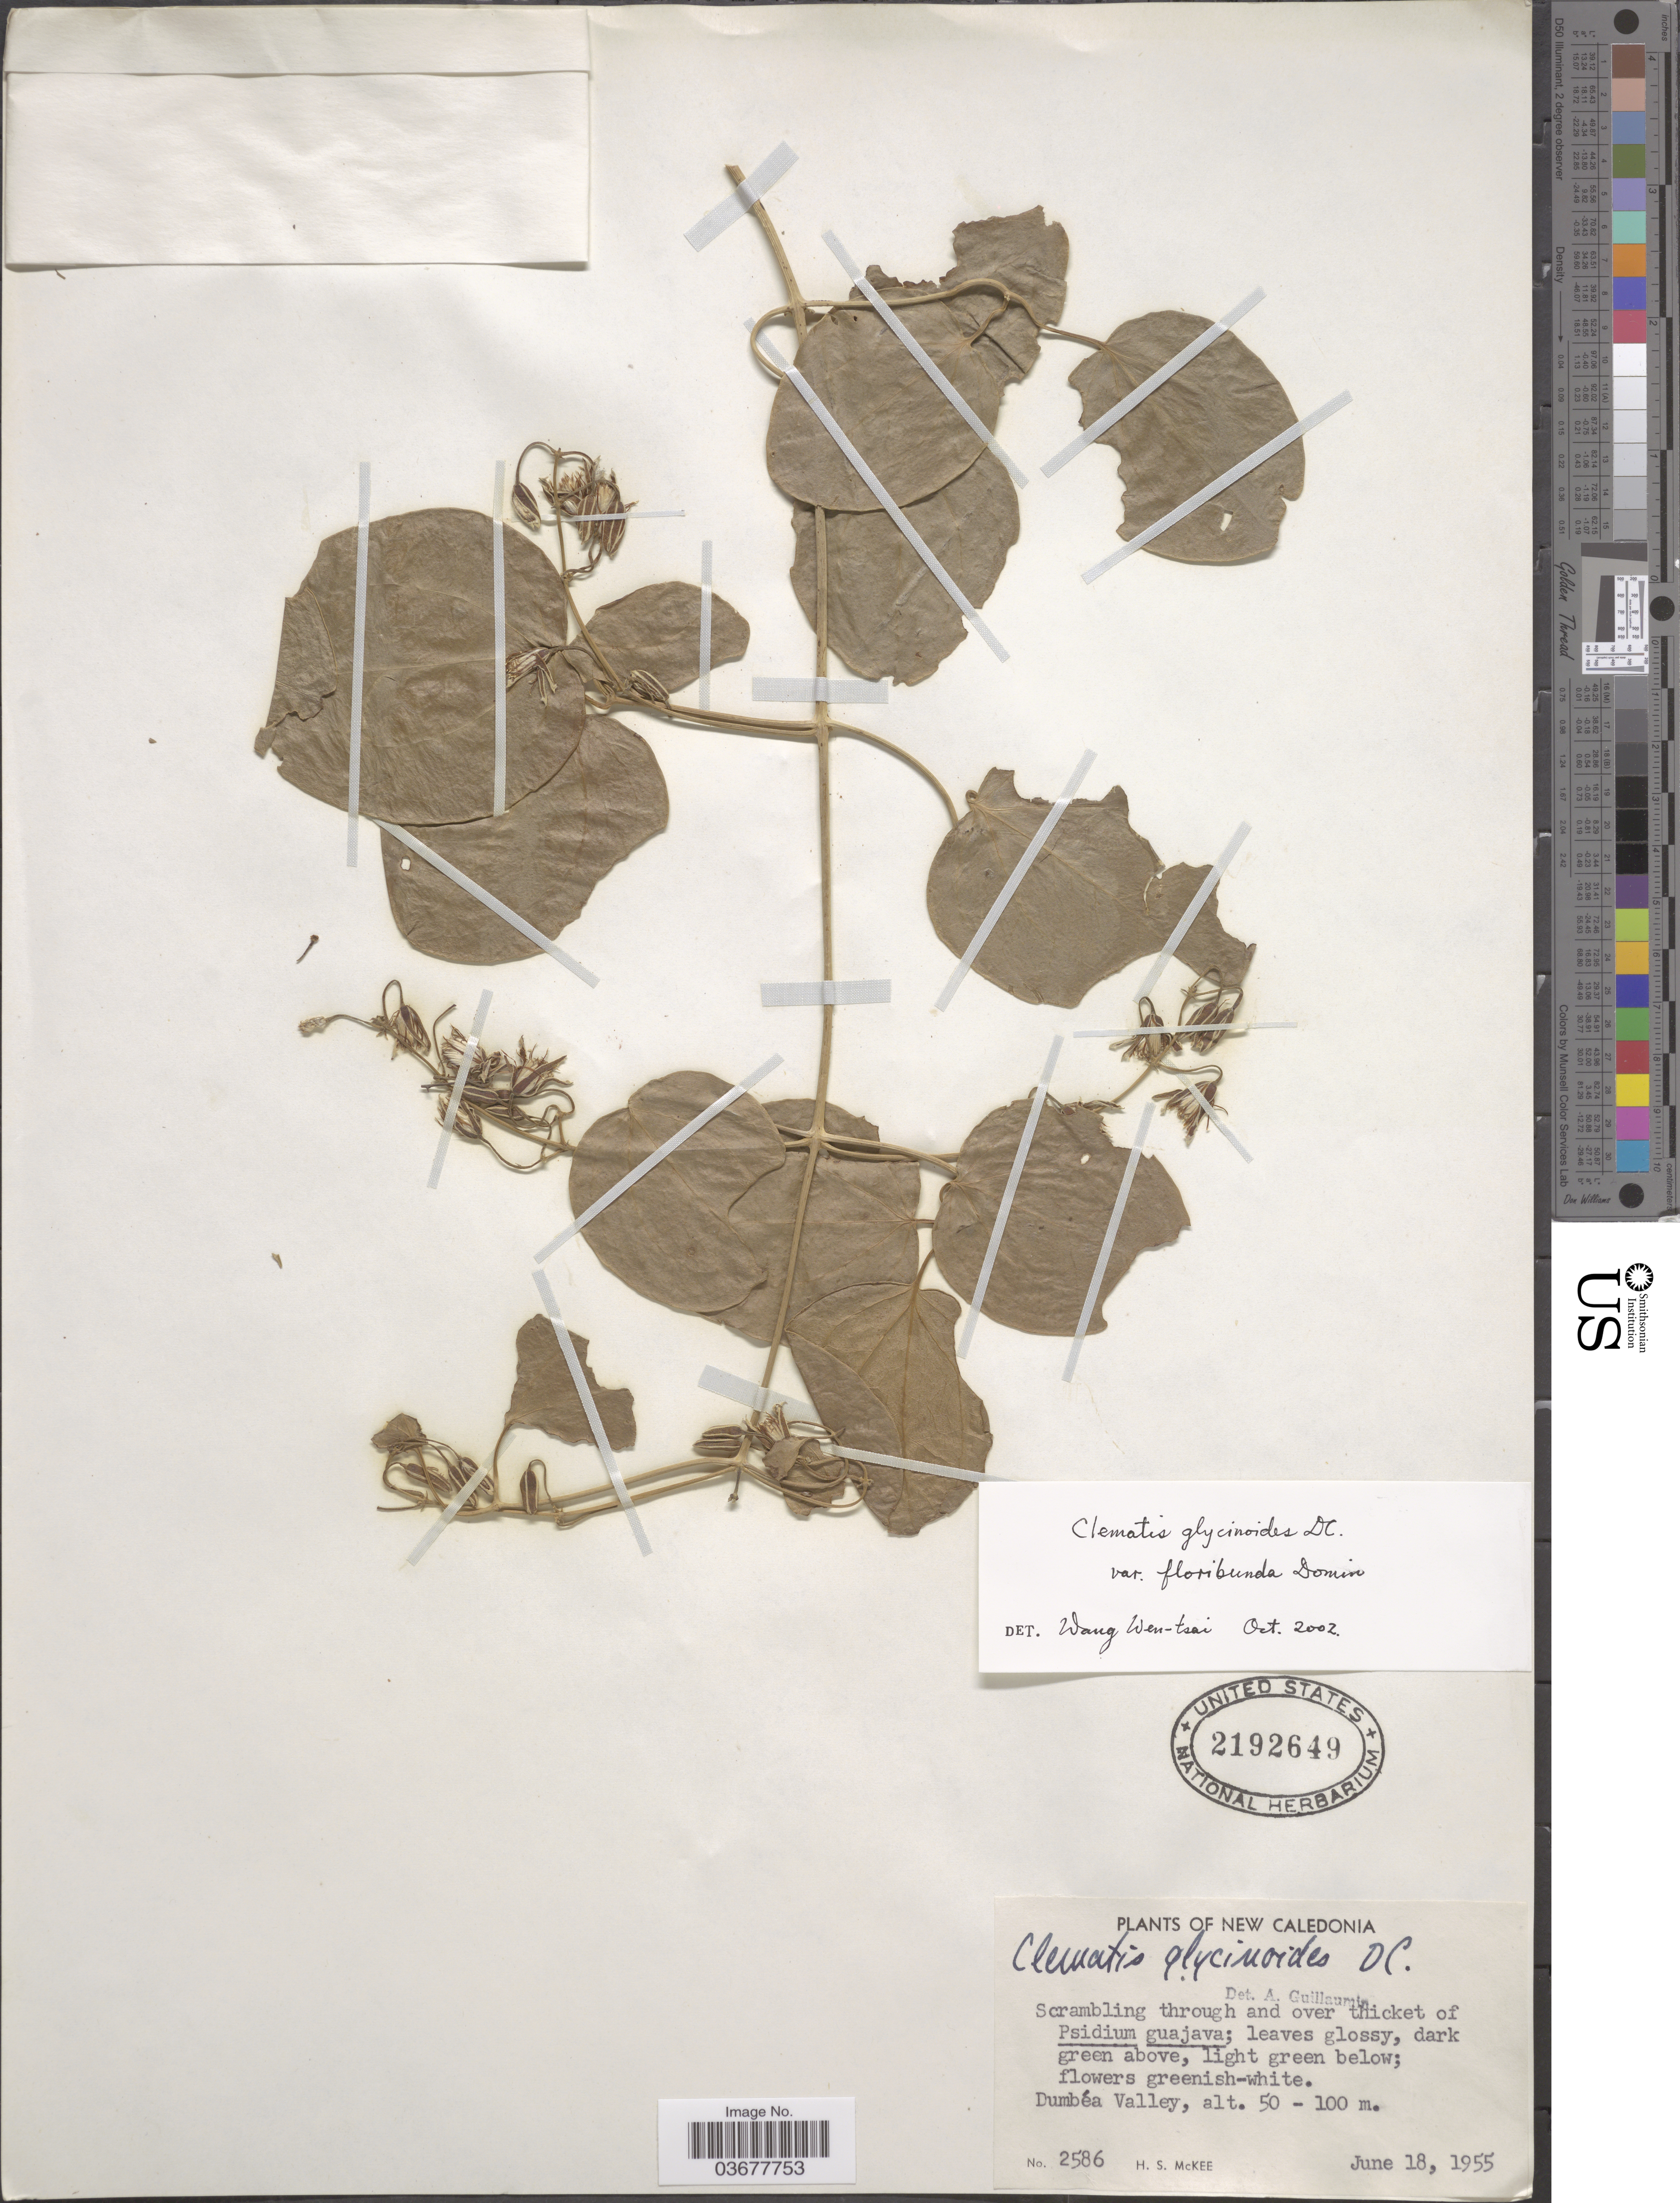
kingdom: Plantae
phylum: Tracheophyta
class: Magnoliopsida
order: Ranunculales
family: Ranunculaceae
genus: Clematis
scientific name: Clematis glycinoides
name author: DC.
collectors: H. S. McKee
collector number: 2586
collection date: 1955-06-18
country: New Caledonia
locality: Dumbéa Valley.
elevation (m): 50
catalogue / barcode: US 2192649